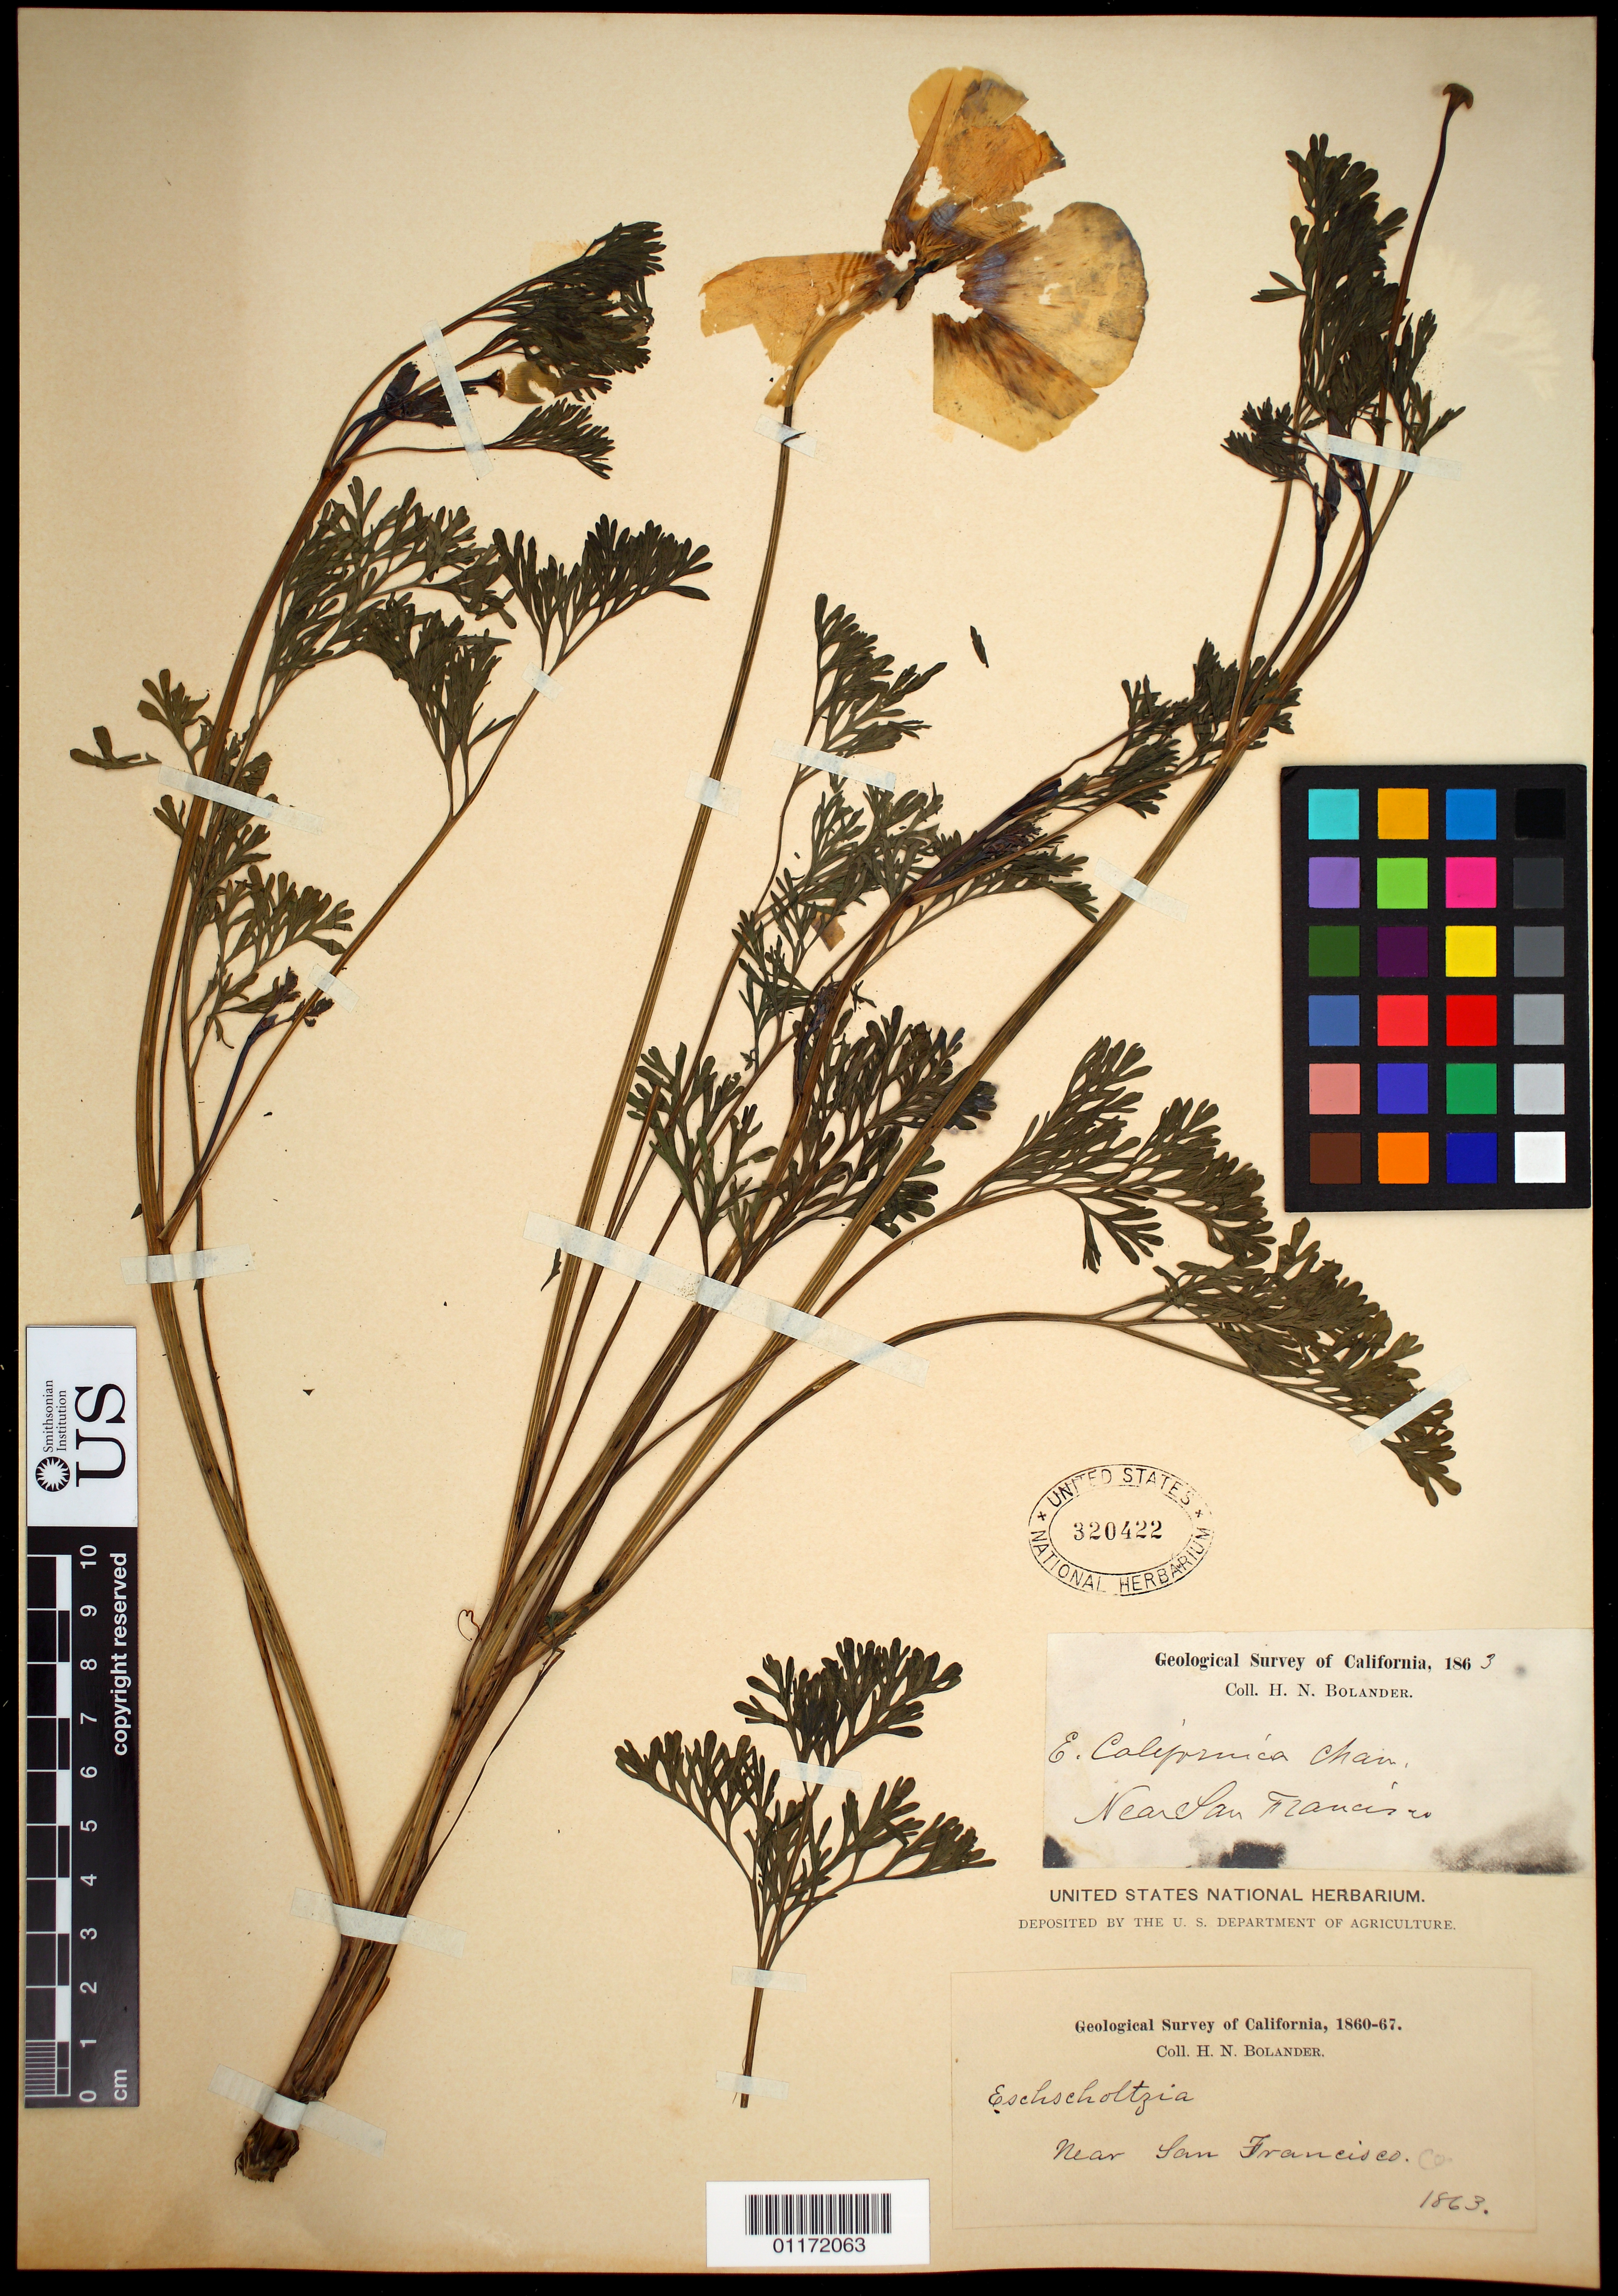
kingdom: Plantae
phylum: Tracheophyta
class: Magnoliopsida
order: Ranunculales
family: Papaveraceae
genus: Eschscholzia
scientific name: Eschscholzia californica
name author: Cham.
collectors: H. Bolander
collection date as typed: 1863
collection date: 1863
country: United States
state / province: California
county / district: San Francisco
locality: San Francisco.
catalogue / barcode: US 320422